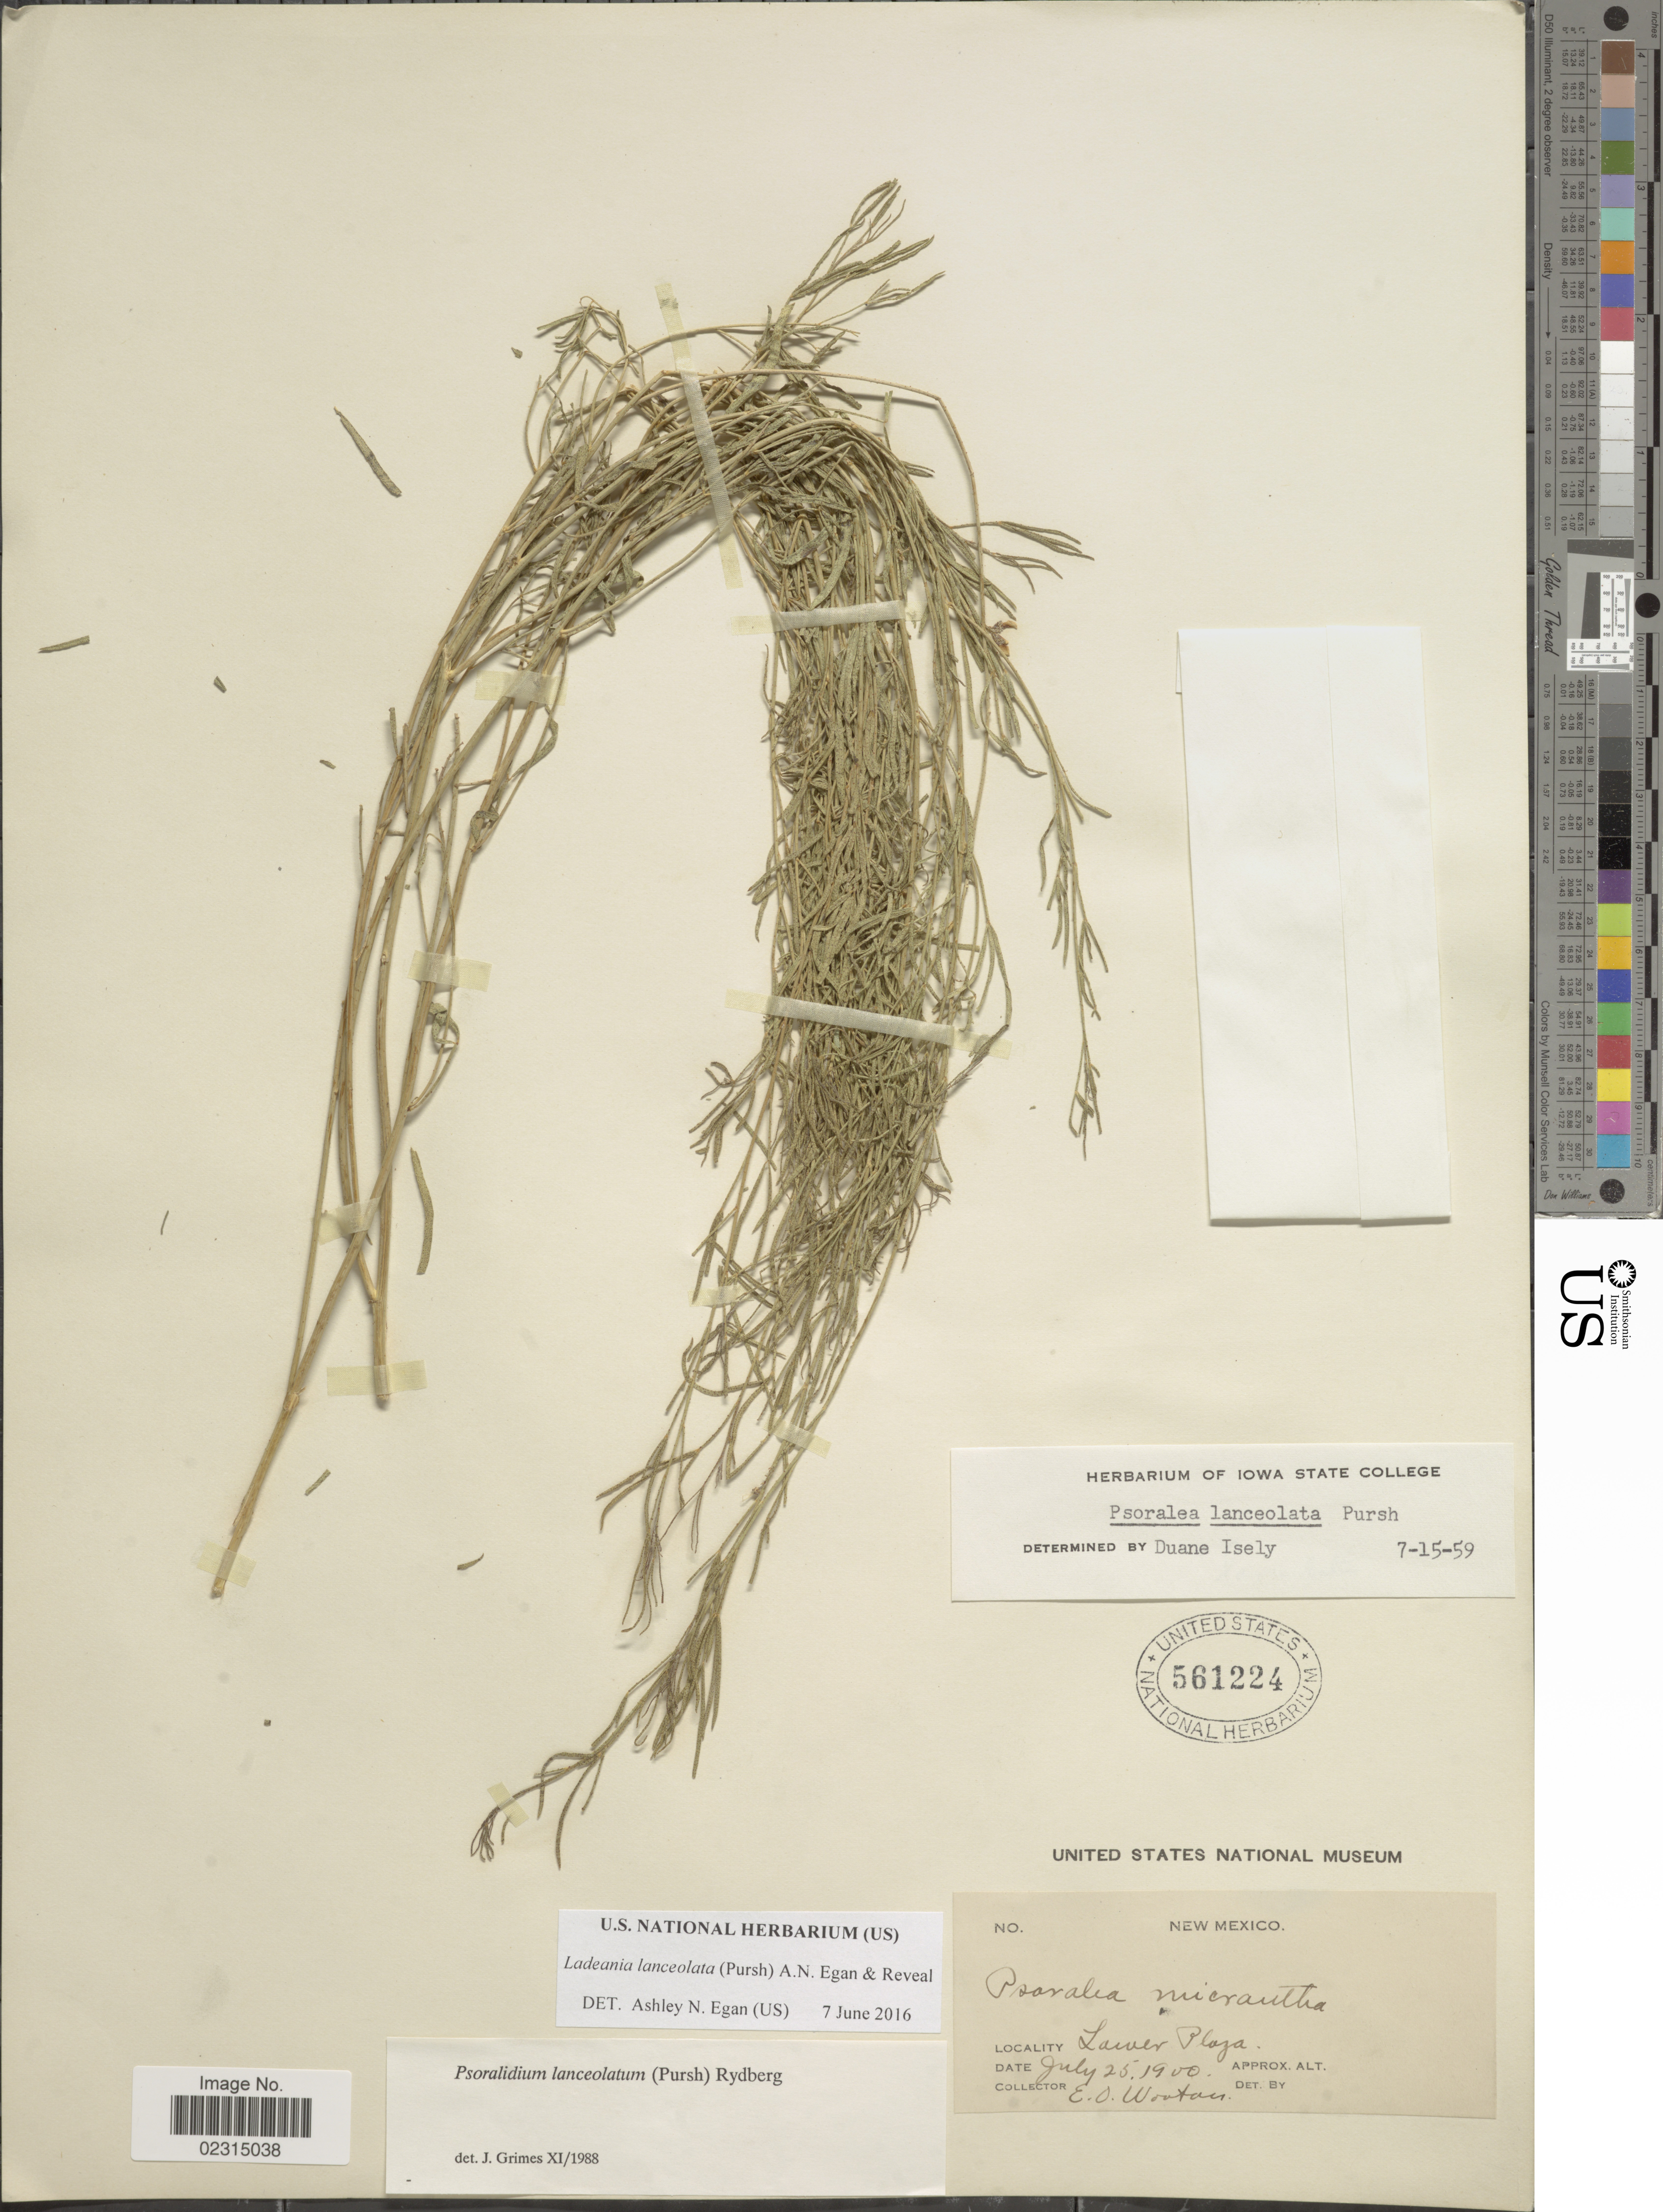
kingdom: Plantae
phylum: Tracheophyta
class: Magnoliopsida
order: Fabales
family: Fabaceae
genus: Ladeania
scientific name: Ladeania lanceolata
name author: (Pursh) A.N. Egan & Reveal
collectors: E. O. Wooton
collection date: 1900-07-25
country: United States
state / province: New Mexico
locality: Lawer Plaza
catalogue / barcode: US 561224